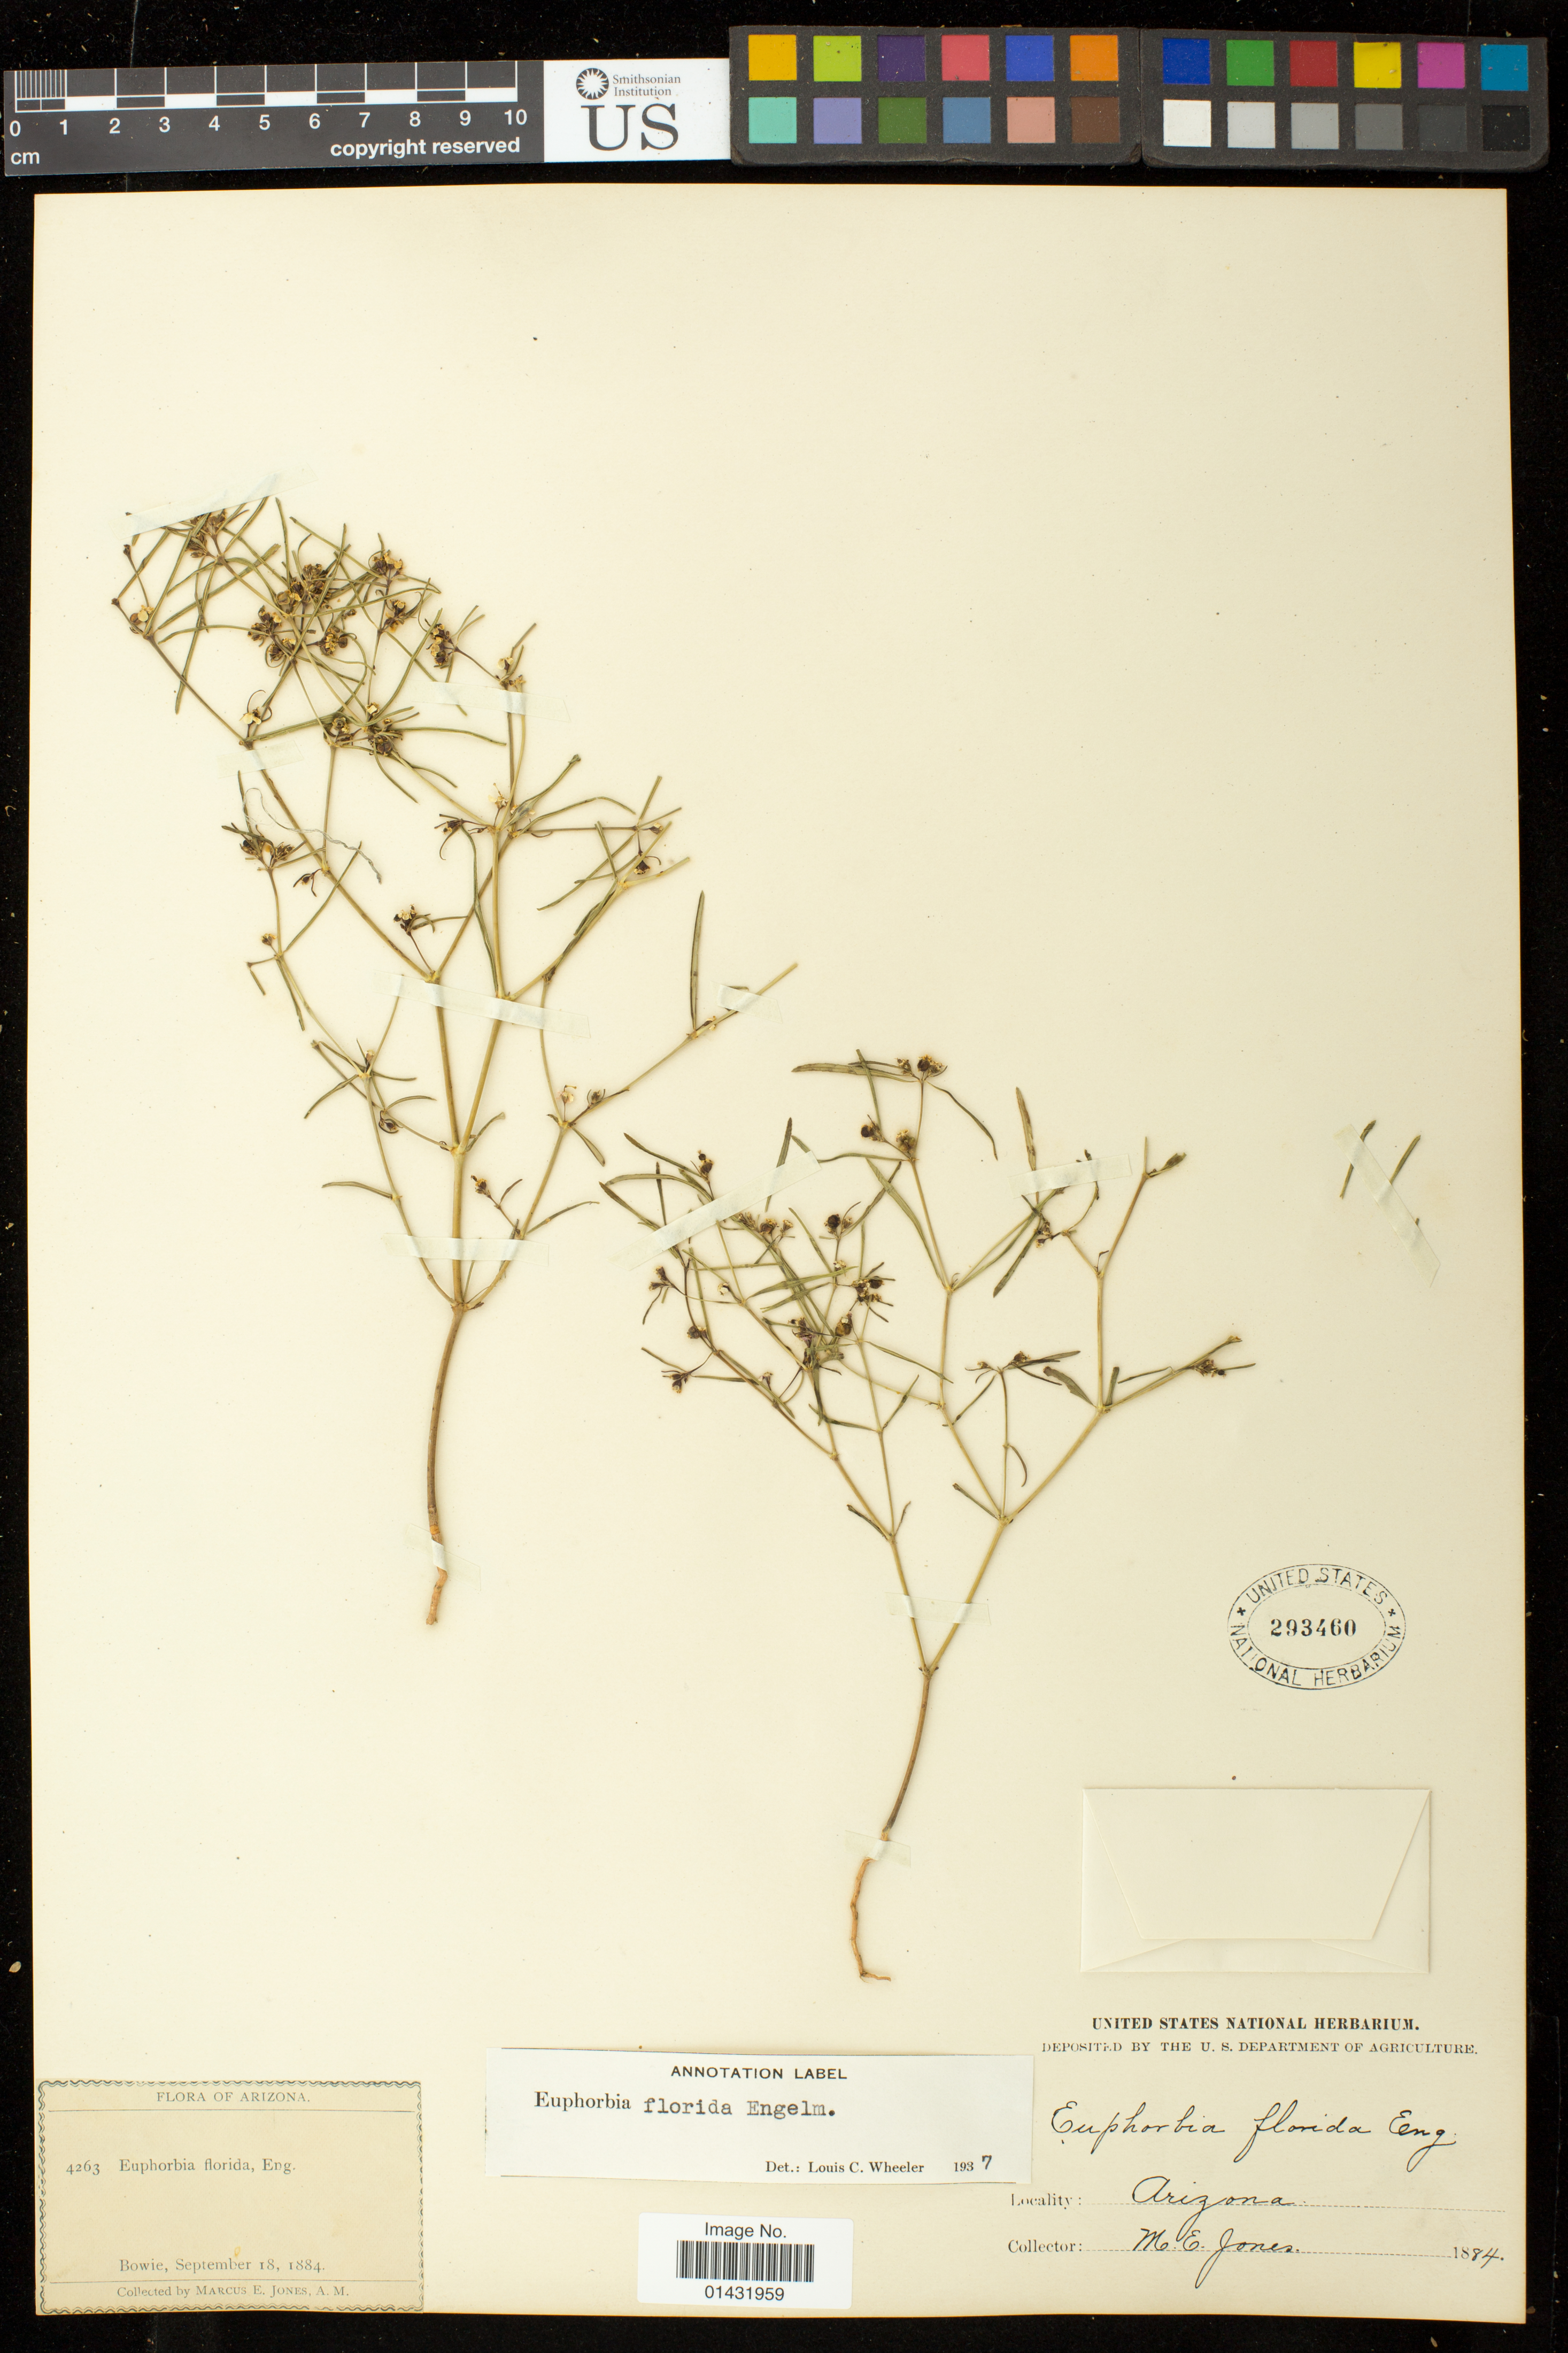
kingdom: Plantae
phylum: Tracheophyta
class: Magnoliopsida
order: Malpighiales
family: Euphorbiaceae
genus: Euphorbia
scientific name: Euphorbia florida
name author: Engelm. in Emory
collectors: M. E. Jones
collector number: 4263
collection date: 1884-09-18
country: United States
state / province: Arizona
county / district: Cochise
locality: Bowie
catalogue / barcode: US 293460